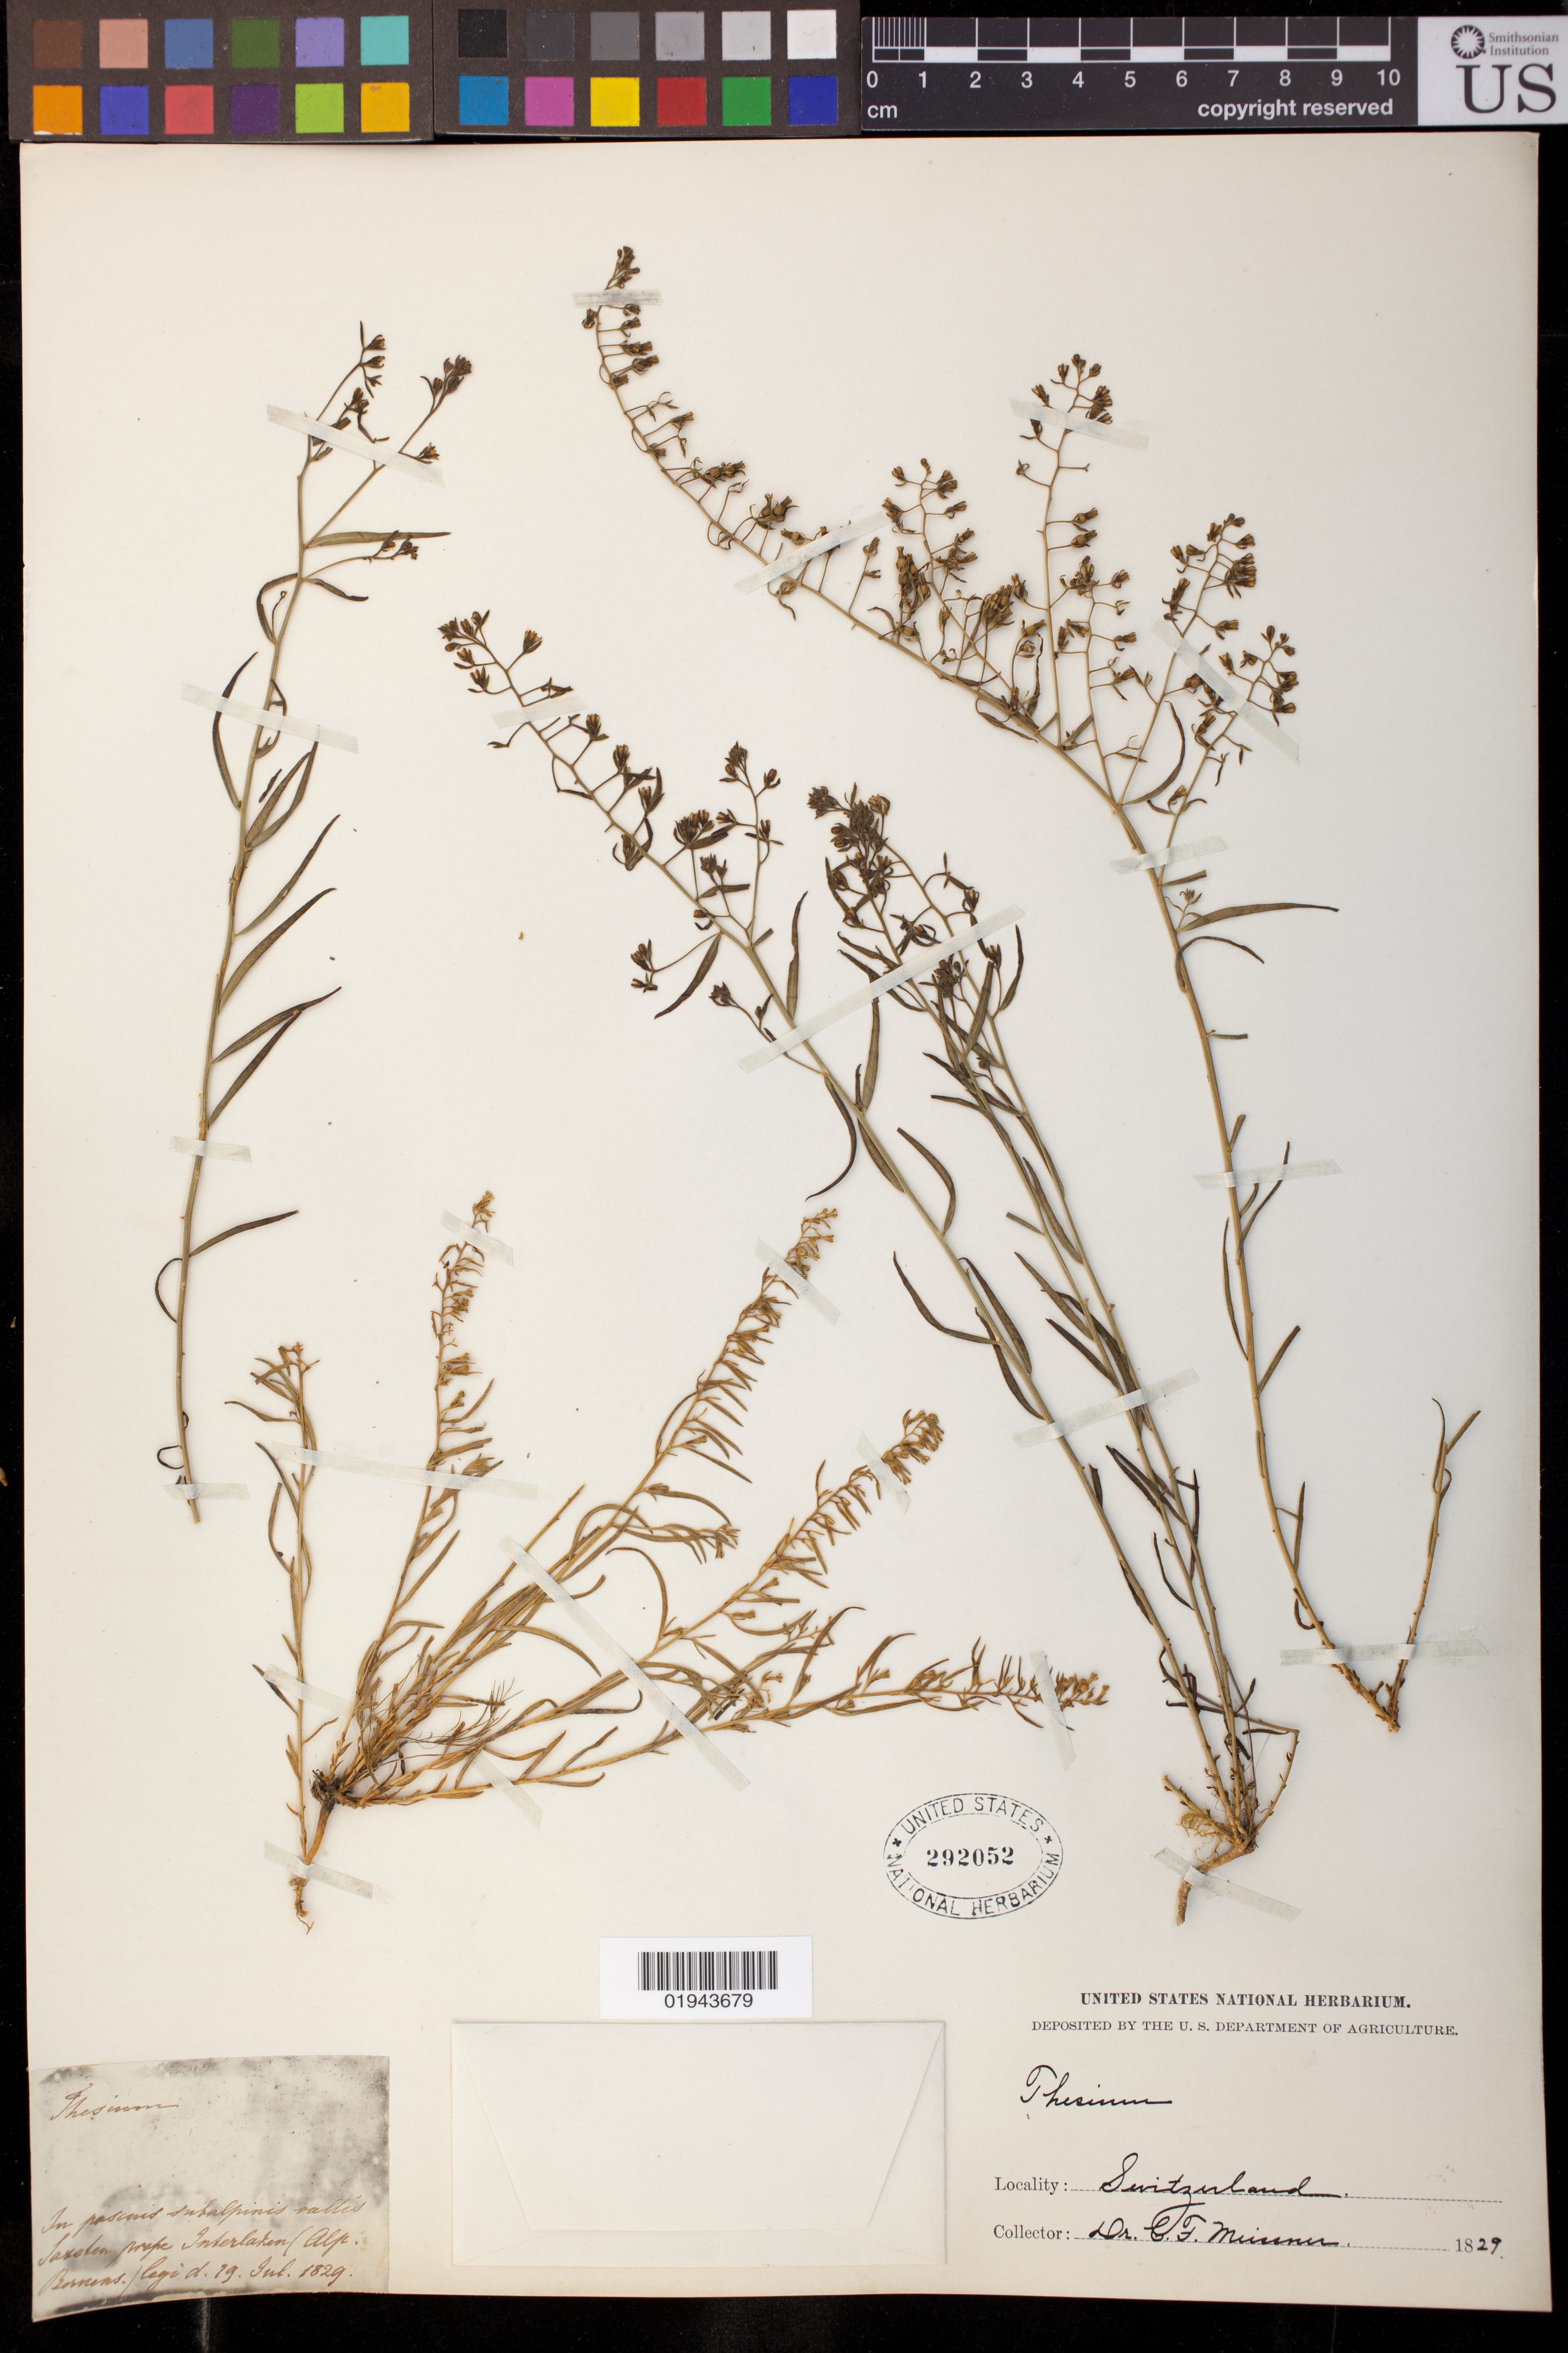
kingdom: Plantae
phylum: Tracheophyta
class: Magnoliopsida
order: Santalales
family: Thesiaceae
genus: Thesium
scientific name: Thesium sp.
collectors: C. Mussner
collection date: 1829-07-19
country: Switzerland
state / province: Bern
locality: prope Interlaken (Alp. Berneus)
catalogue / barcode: US 292052